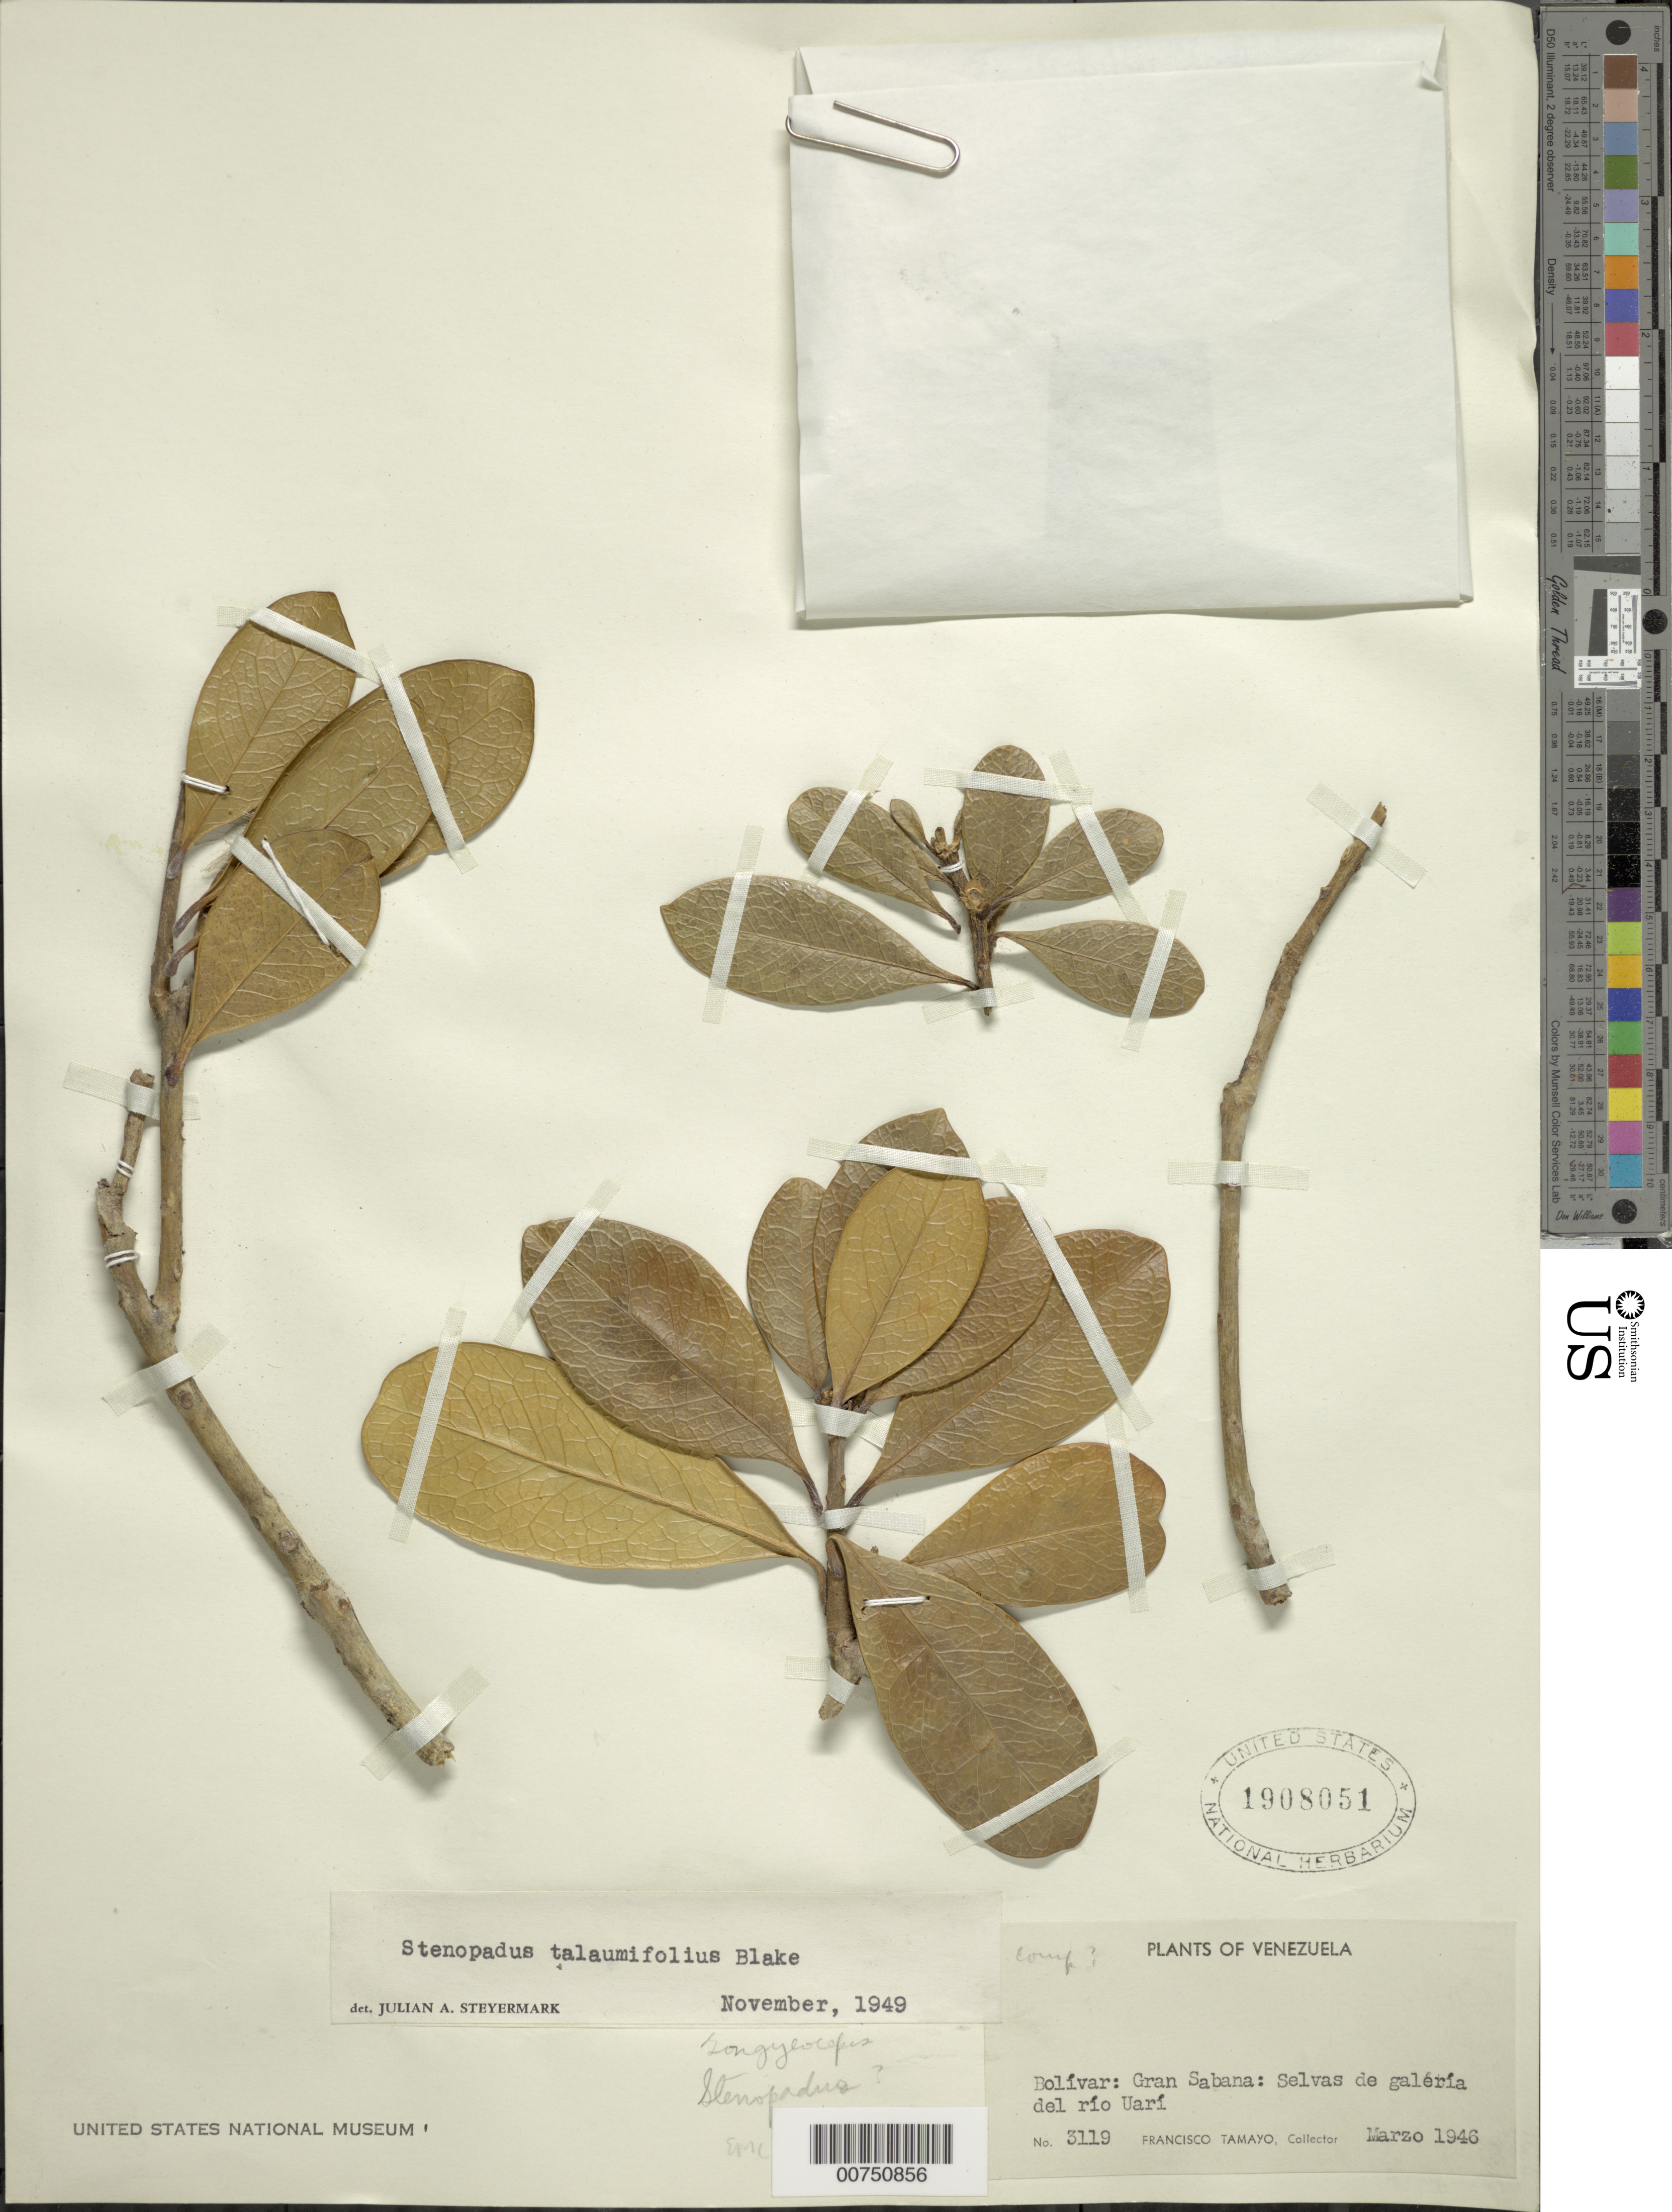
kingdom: Plantae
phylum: Tracheophyta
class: Magnoliopsida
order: Asterales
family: Asteraceae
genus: Stenopadus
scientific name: Stenopadus talaumifolius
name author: S.F. Blake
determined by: Steyermark, Julian A., (VEN)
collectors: F. Tamayo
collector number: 3119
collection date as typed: Mar-46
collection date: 1946-03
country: Venezuela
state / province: Bolívar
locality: Gran Sabana, Río Uarí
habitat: Selvas de galería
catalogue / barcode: US 1908051